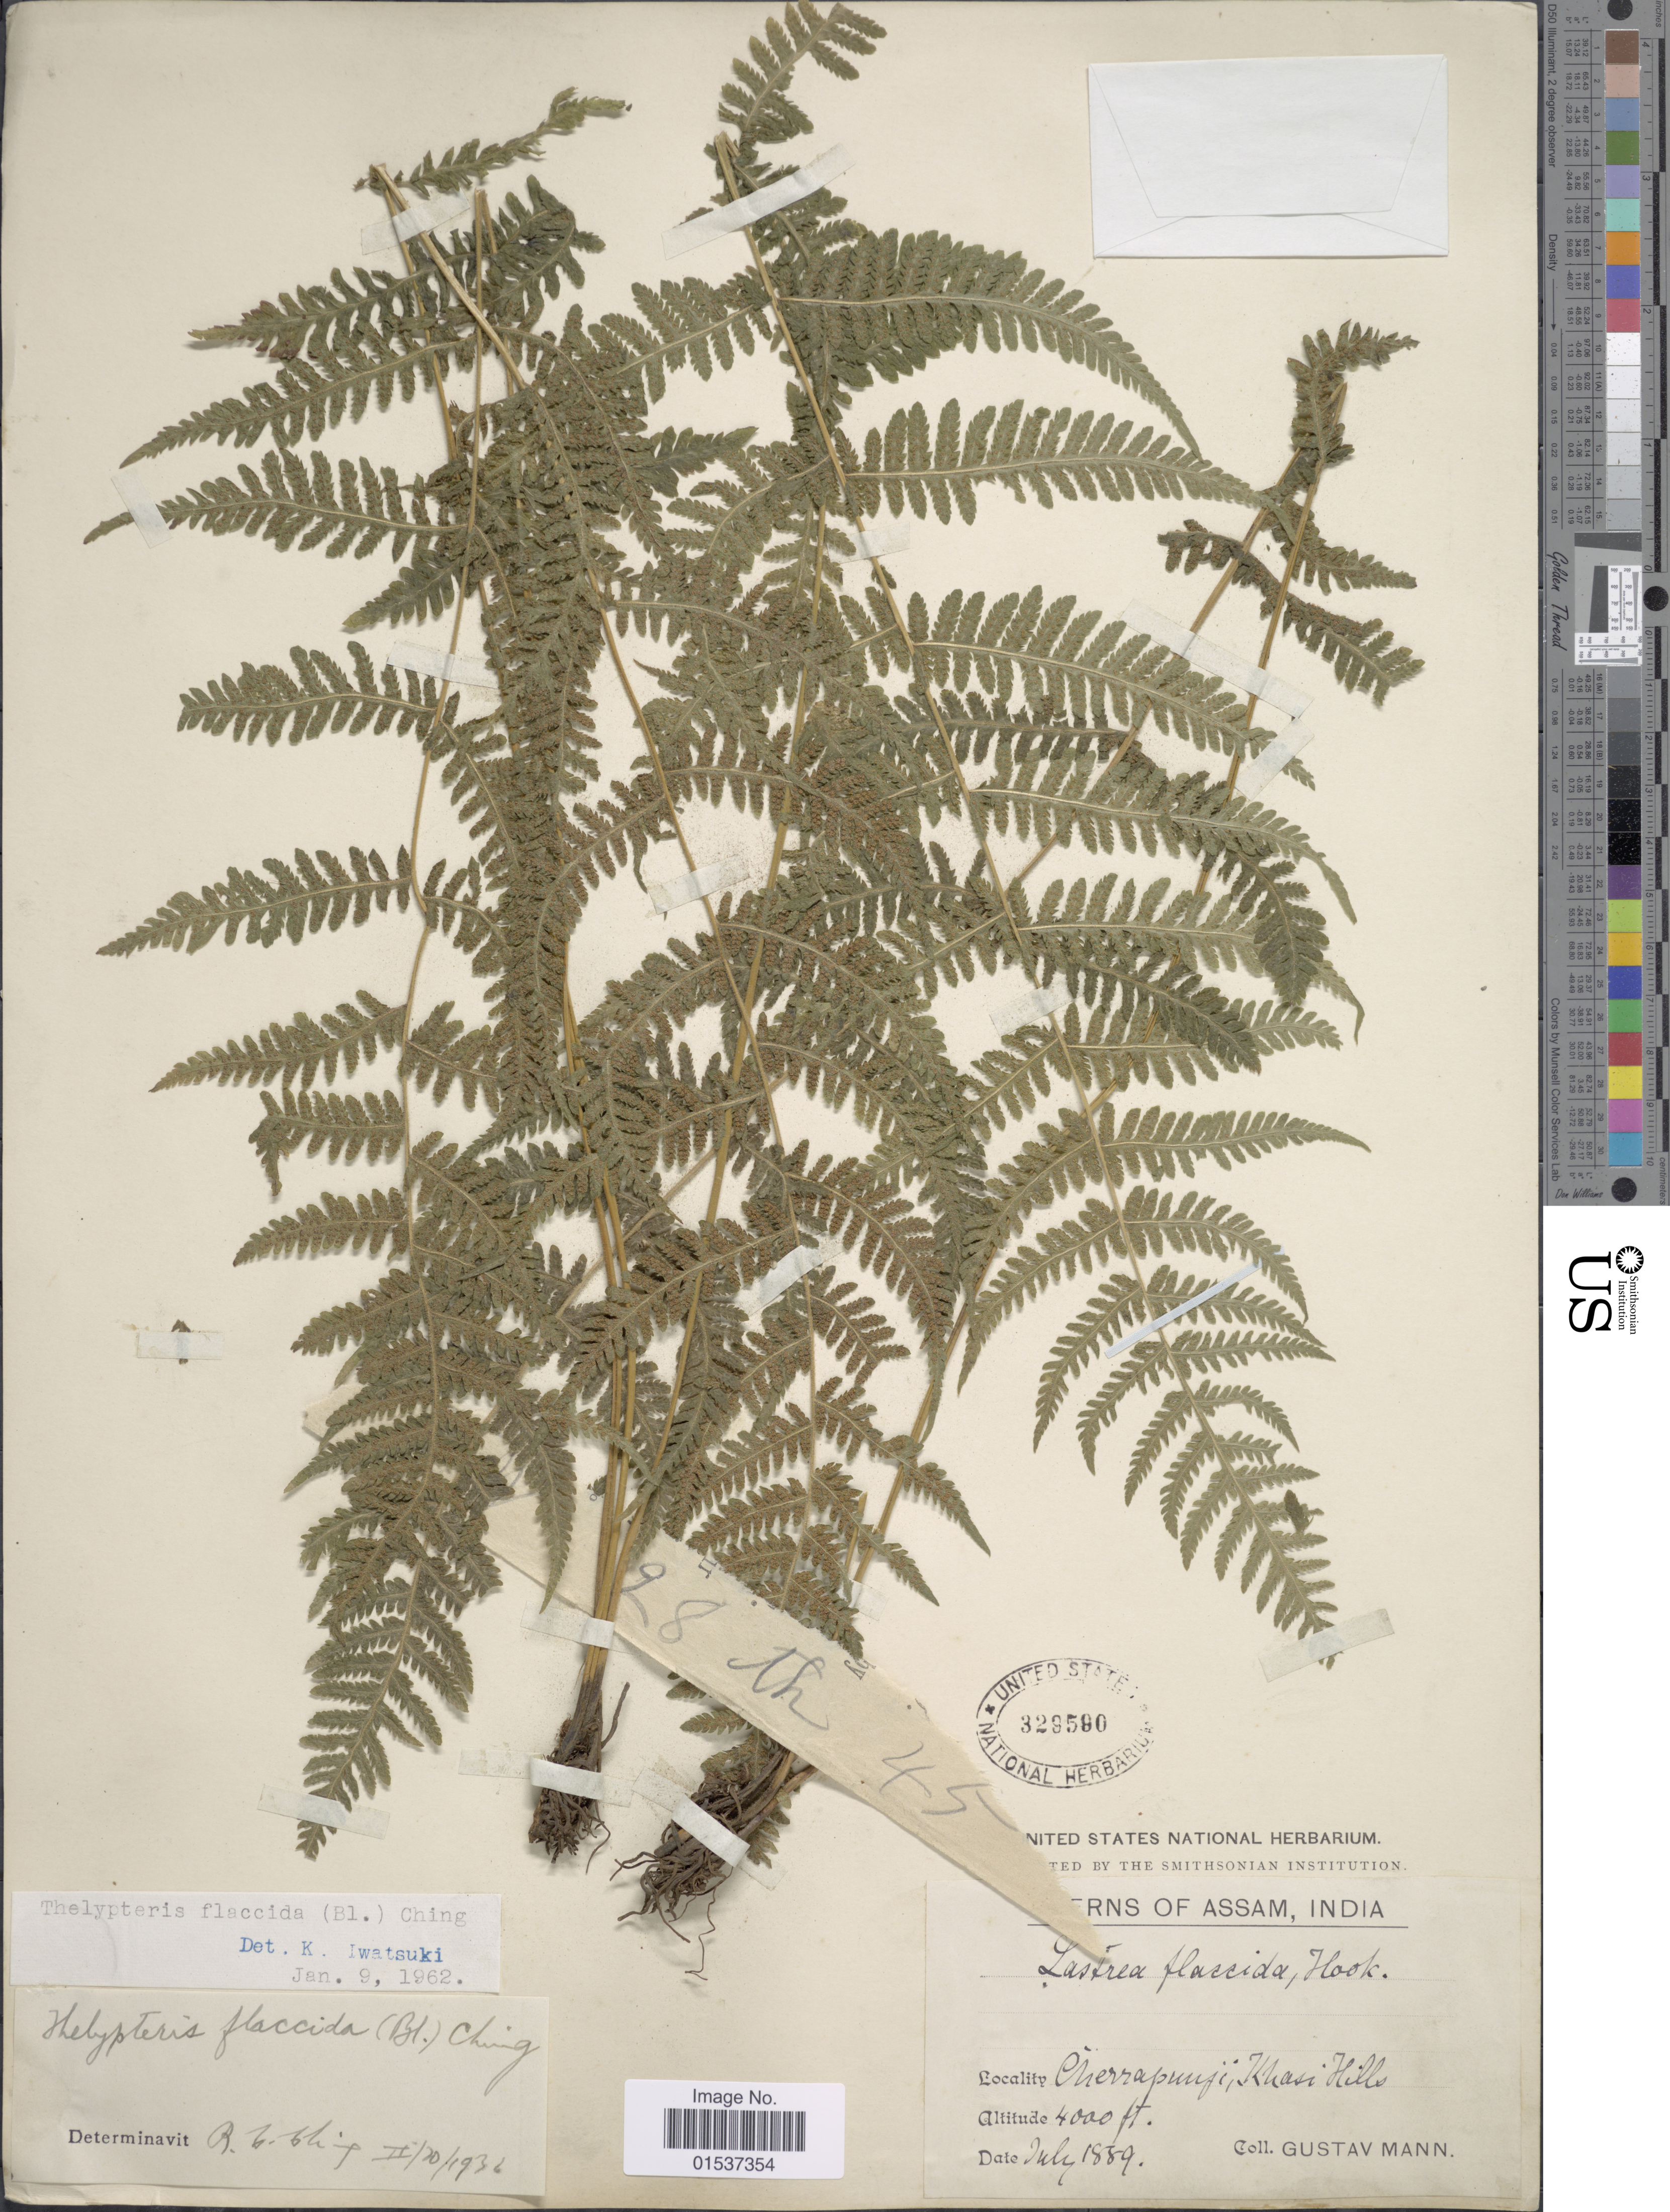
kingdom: Plantae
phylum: Tracheophyta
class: Polypodiopsida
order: Polypodiales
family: Thelypteridaceae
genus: Metathelypteris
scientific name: Metathelypteris flaccida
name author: (Blume) Ching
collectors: G. Mann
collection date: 1889-07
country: India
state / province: Meghalaya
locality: Cherrapunji, Khasi Hills.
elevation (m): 1219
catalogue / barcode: US 329590